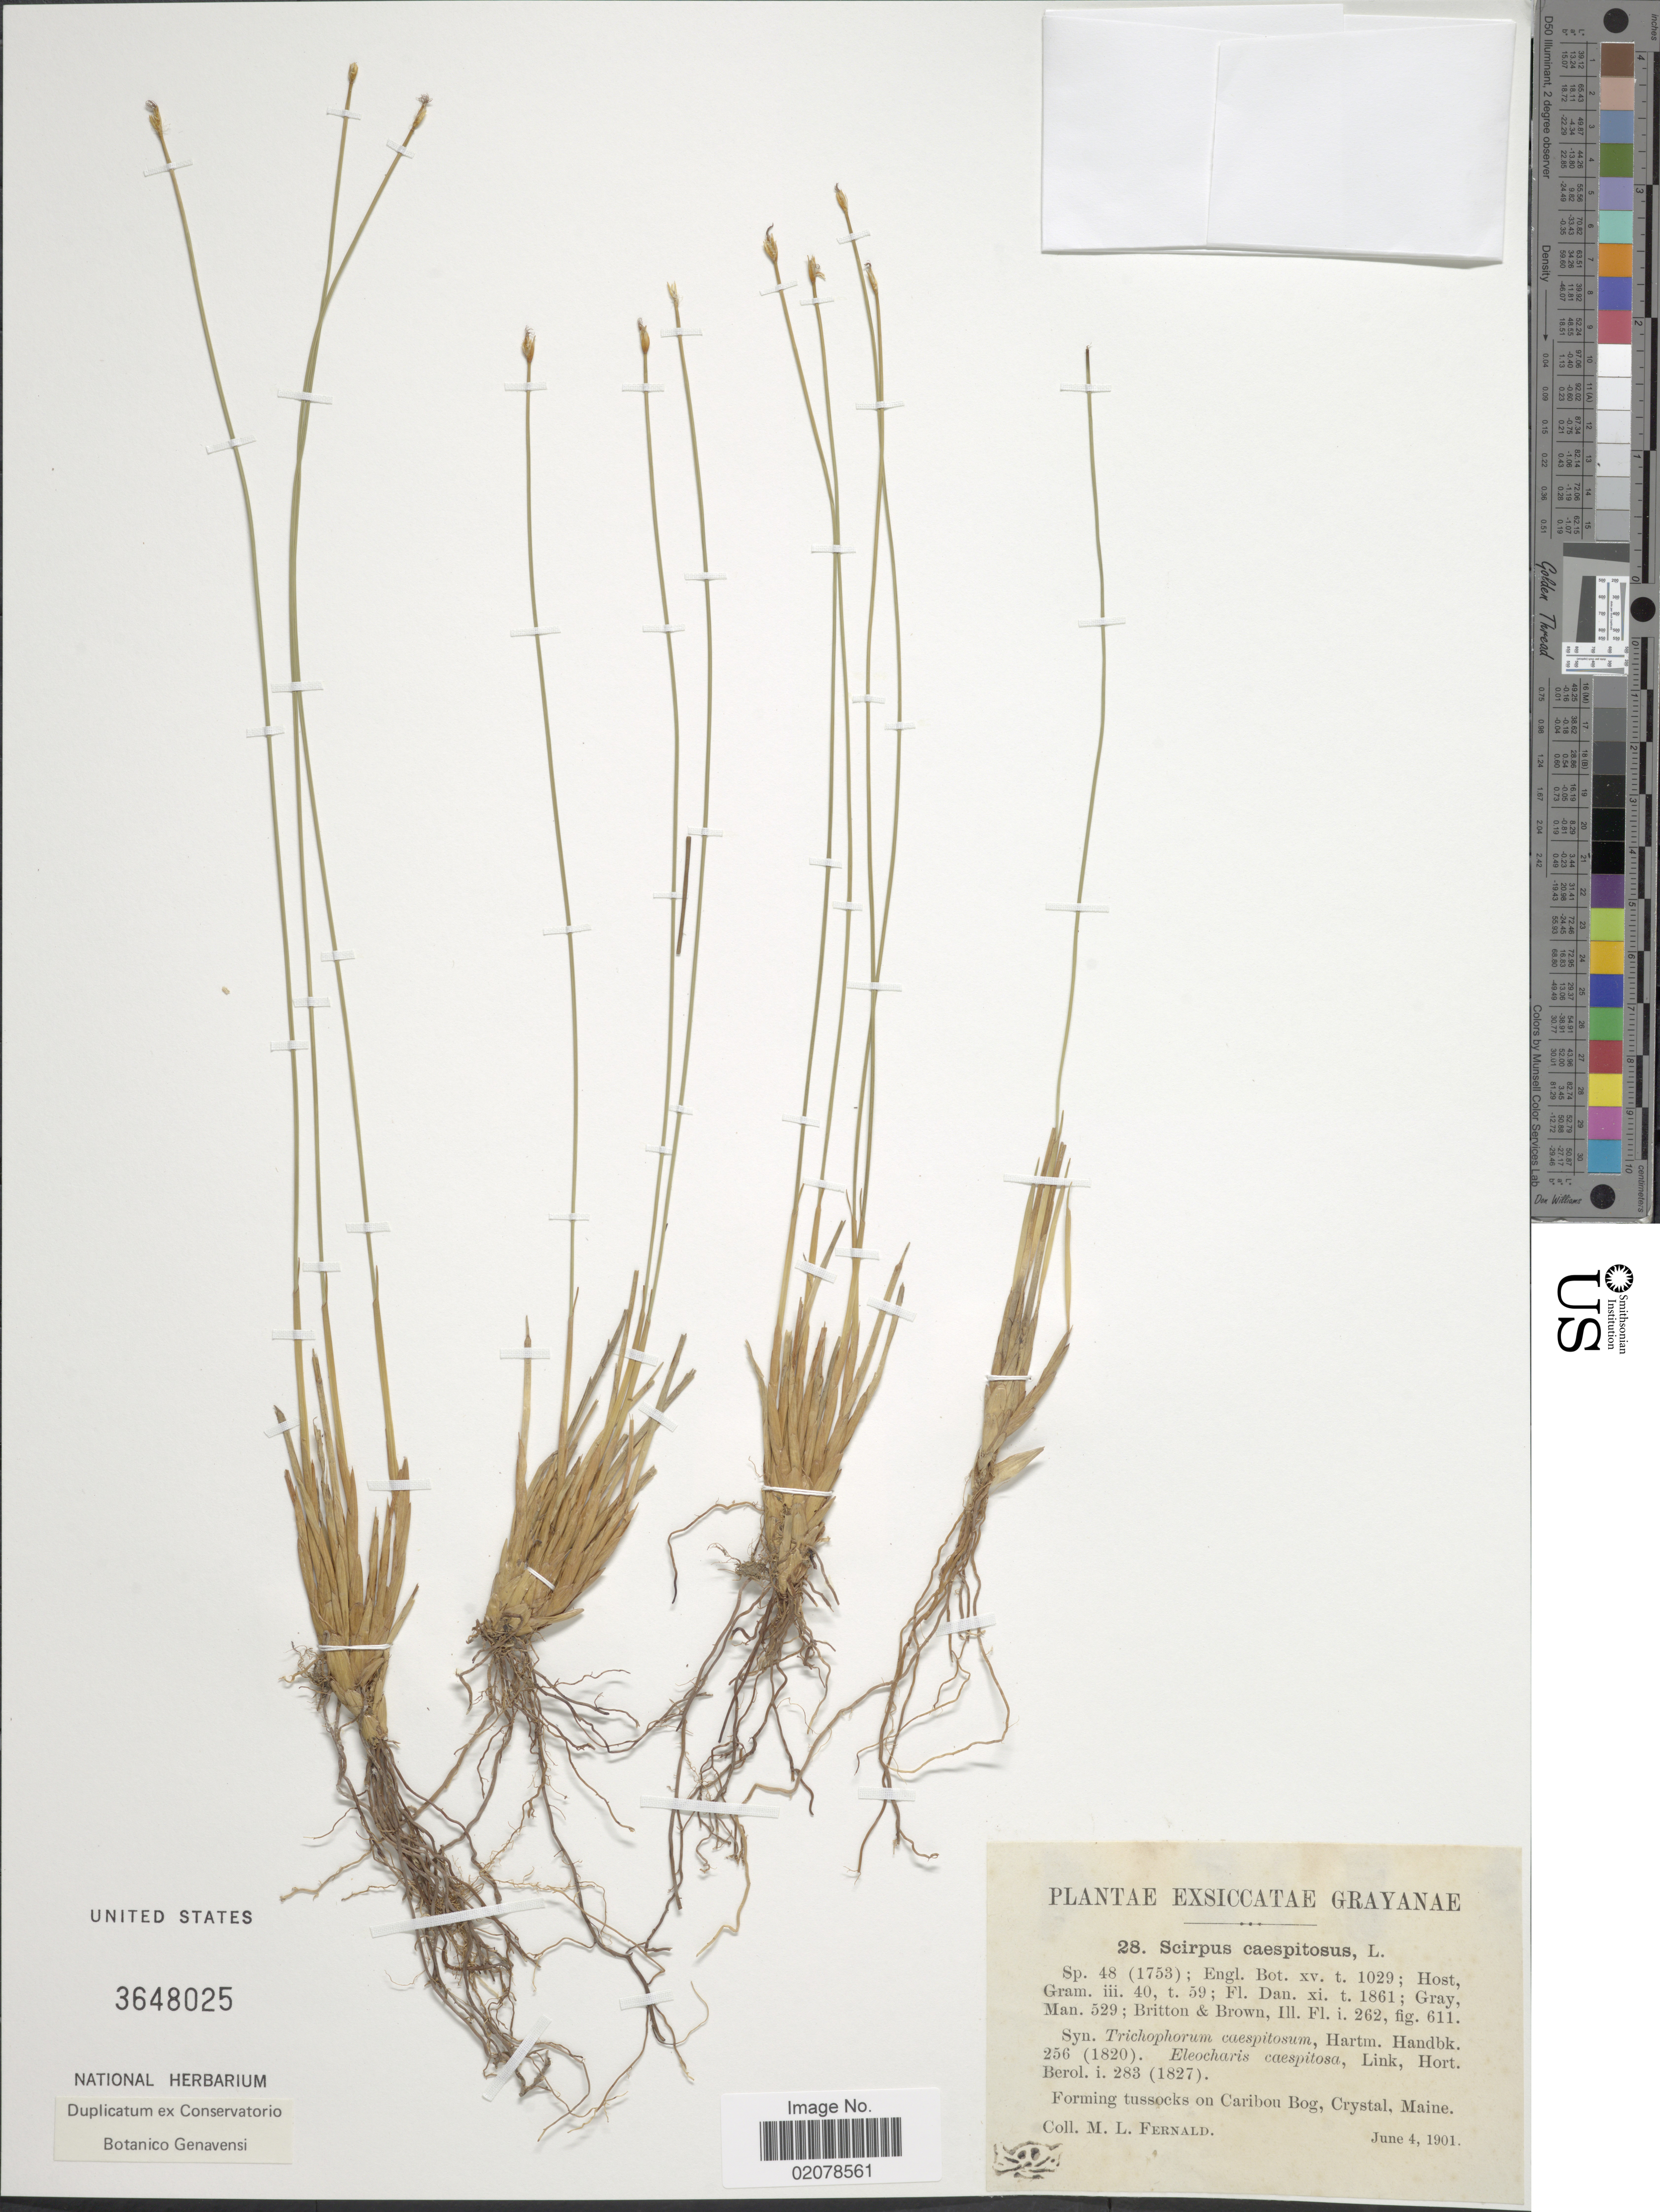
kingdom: Plantae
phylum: Tracheophyta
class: Liliopsida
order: Poales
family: Cyperaceae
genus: Trichophorum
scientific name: Trichophorum cespitosum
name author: (L.) Hartm.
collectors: M. L. Fernald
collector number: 28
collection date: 1901-06-04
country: United States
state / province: Maine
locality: Grayanae. caribon Bog, Crystal, Maine [unsure placement]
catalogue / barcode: US 3648025